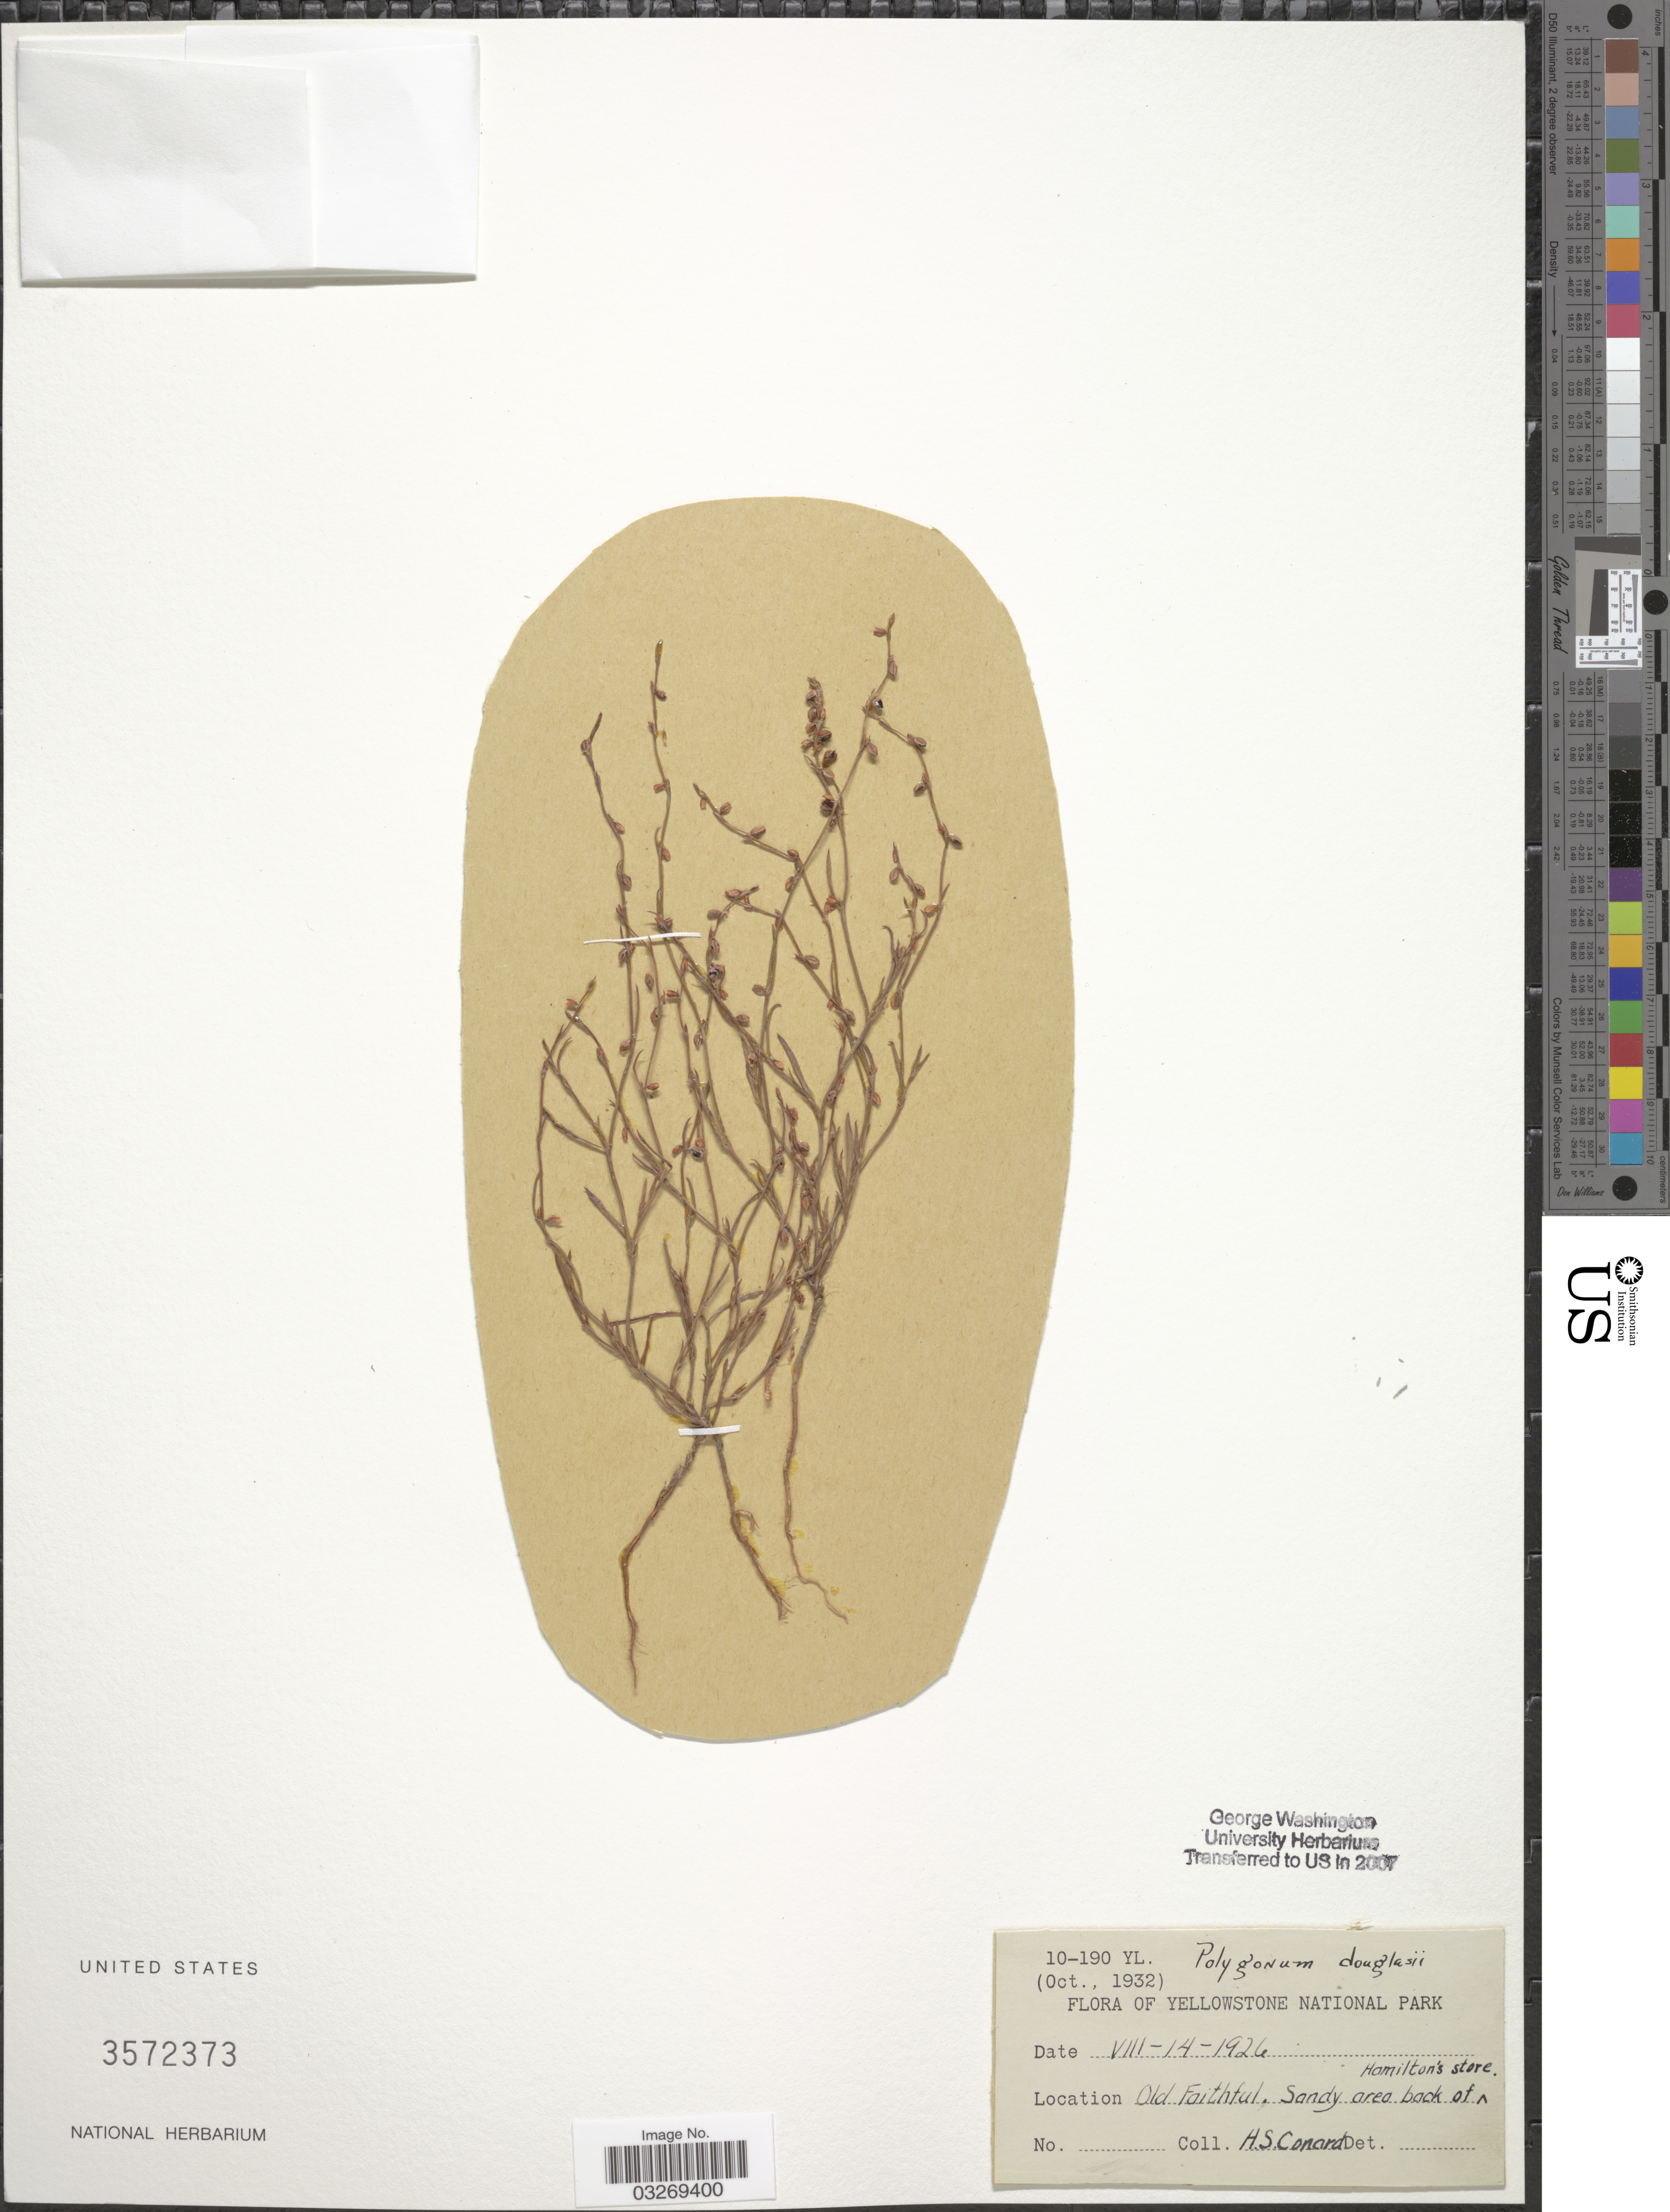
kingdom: Plantae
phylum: Tracheophyta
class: Magnoliopsida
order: Caryophyllales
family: Polygonaceae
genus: Polygonum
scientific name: Polygonum douglasii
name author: Greene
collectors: H. S. Conard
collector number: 10-190YL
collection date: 1932-10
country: United States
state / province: Wyoming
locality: Yellowstone National Park, Old Faithful, Sandy area back of Hamilton's Store.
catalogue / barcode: US 3572373